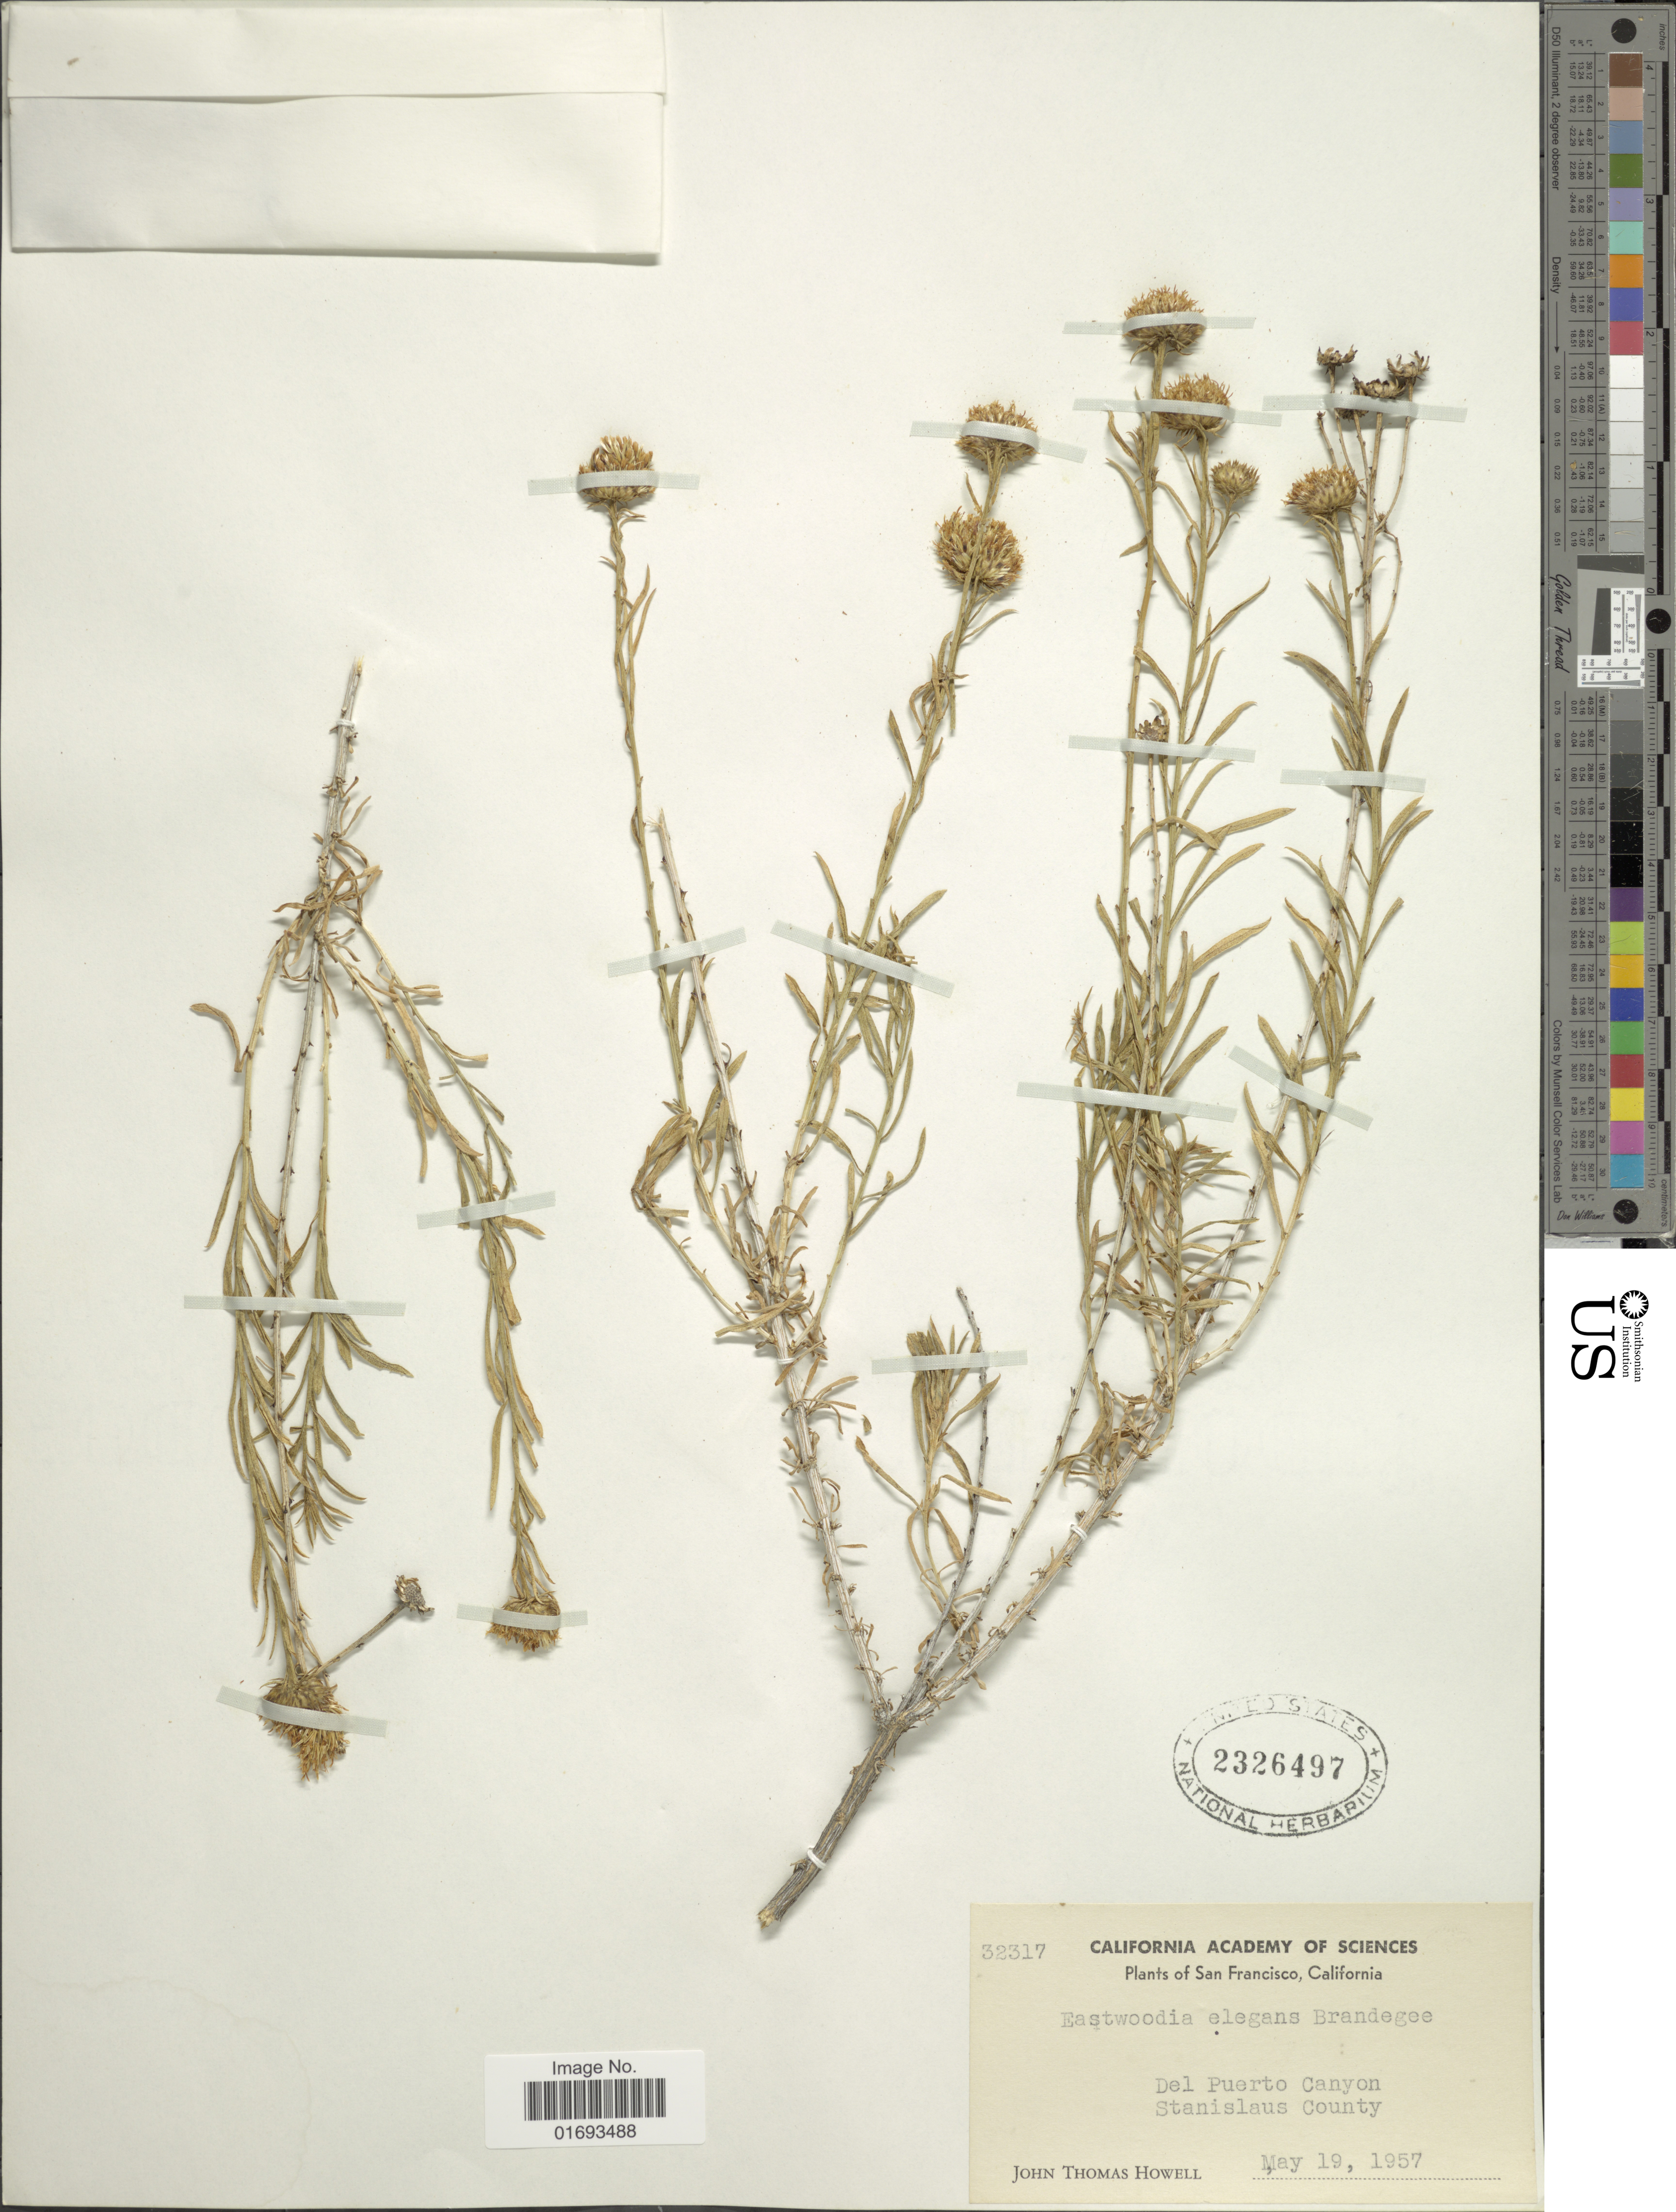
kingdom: Plantae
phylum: Tracheophyta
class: Magnoliopsida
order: Asterales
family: Asteraceae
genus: Eastwoodia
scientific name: Eastwoodia elegans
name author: Brandegee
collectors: J. T. Howell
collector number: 32317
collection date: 1957-05-19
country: United States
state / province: California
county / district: Stanislaus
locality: San Francisco, Del Puerto Canyon, Stanislaus County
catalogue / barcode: US 2326497